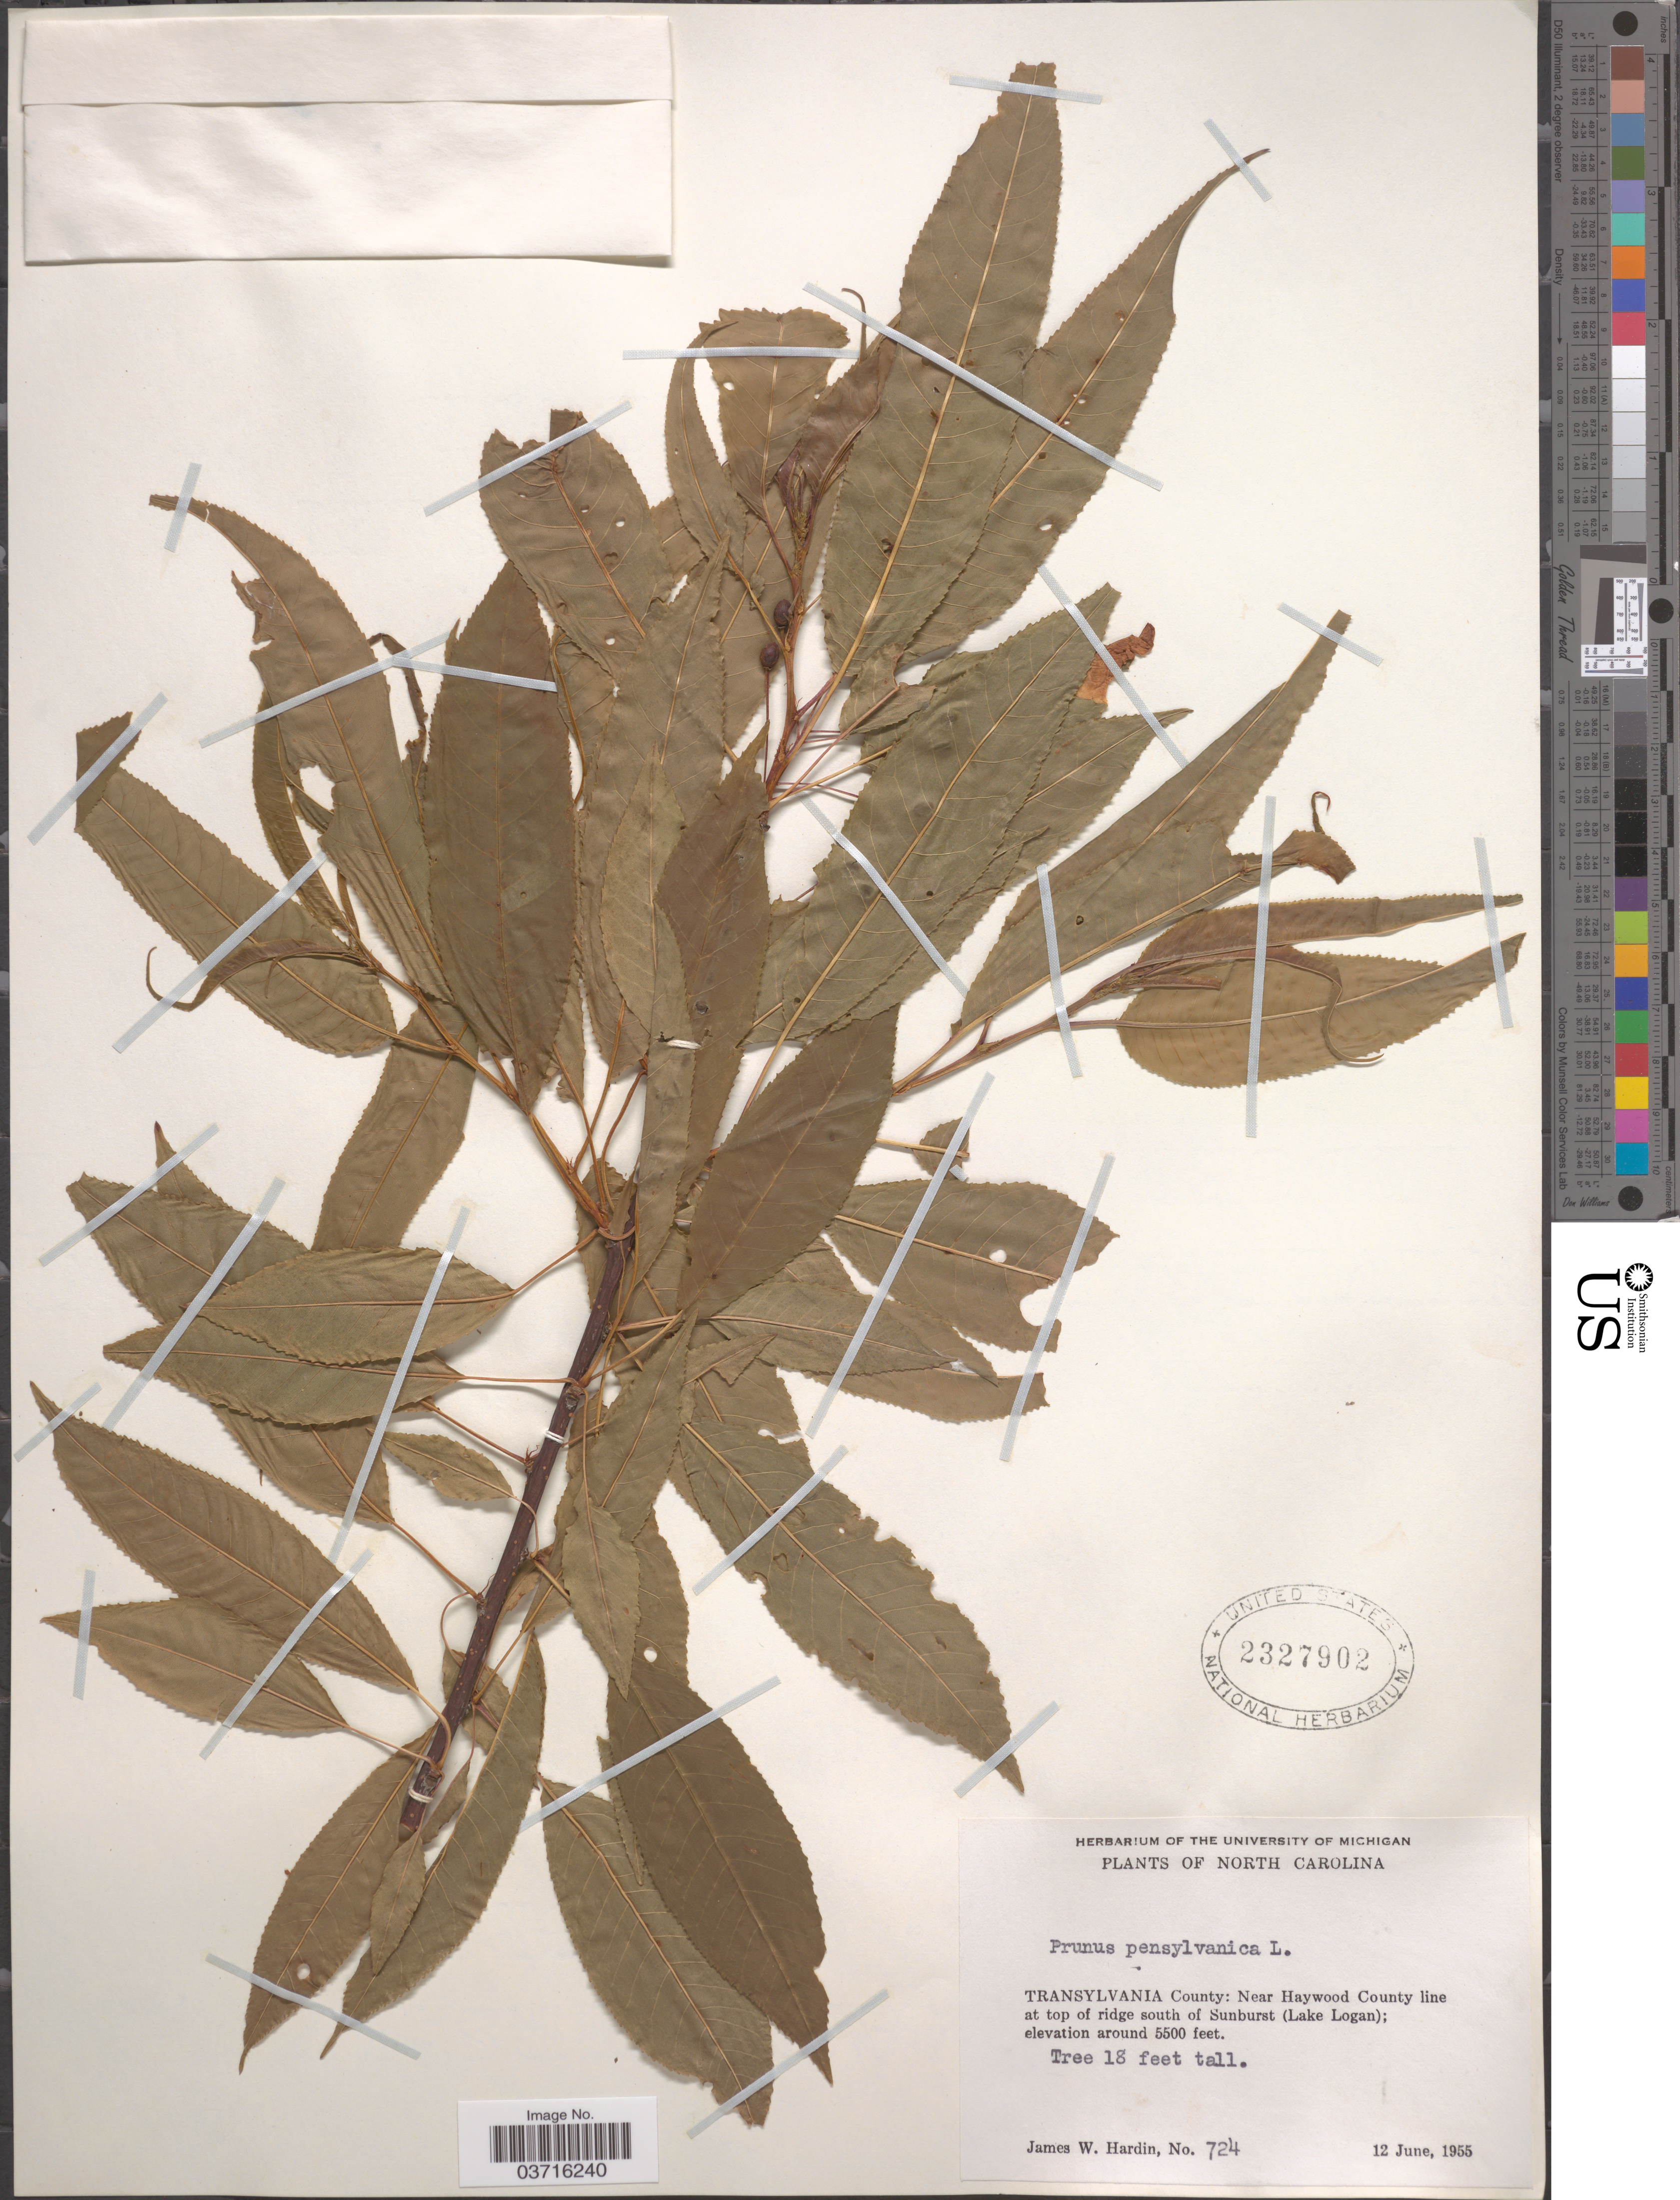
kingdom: Plantae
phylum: Tracheophyta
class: Magnoliopsida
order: Rosales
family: Rosaceae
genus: Prunus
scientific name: Prunus pensylvanica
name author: L. f.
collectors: J. W. Hardin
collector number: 724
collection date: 1955-06-12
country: United States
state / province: North Carolina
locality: Transylvania County: Near Haywood County line at top of ridge south of Sunburst (Lake Logan).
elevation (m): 1676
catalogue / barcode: US 2327902